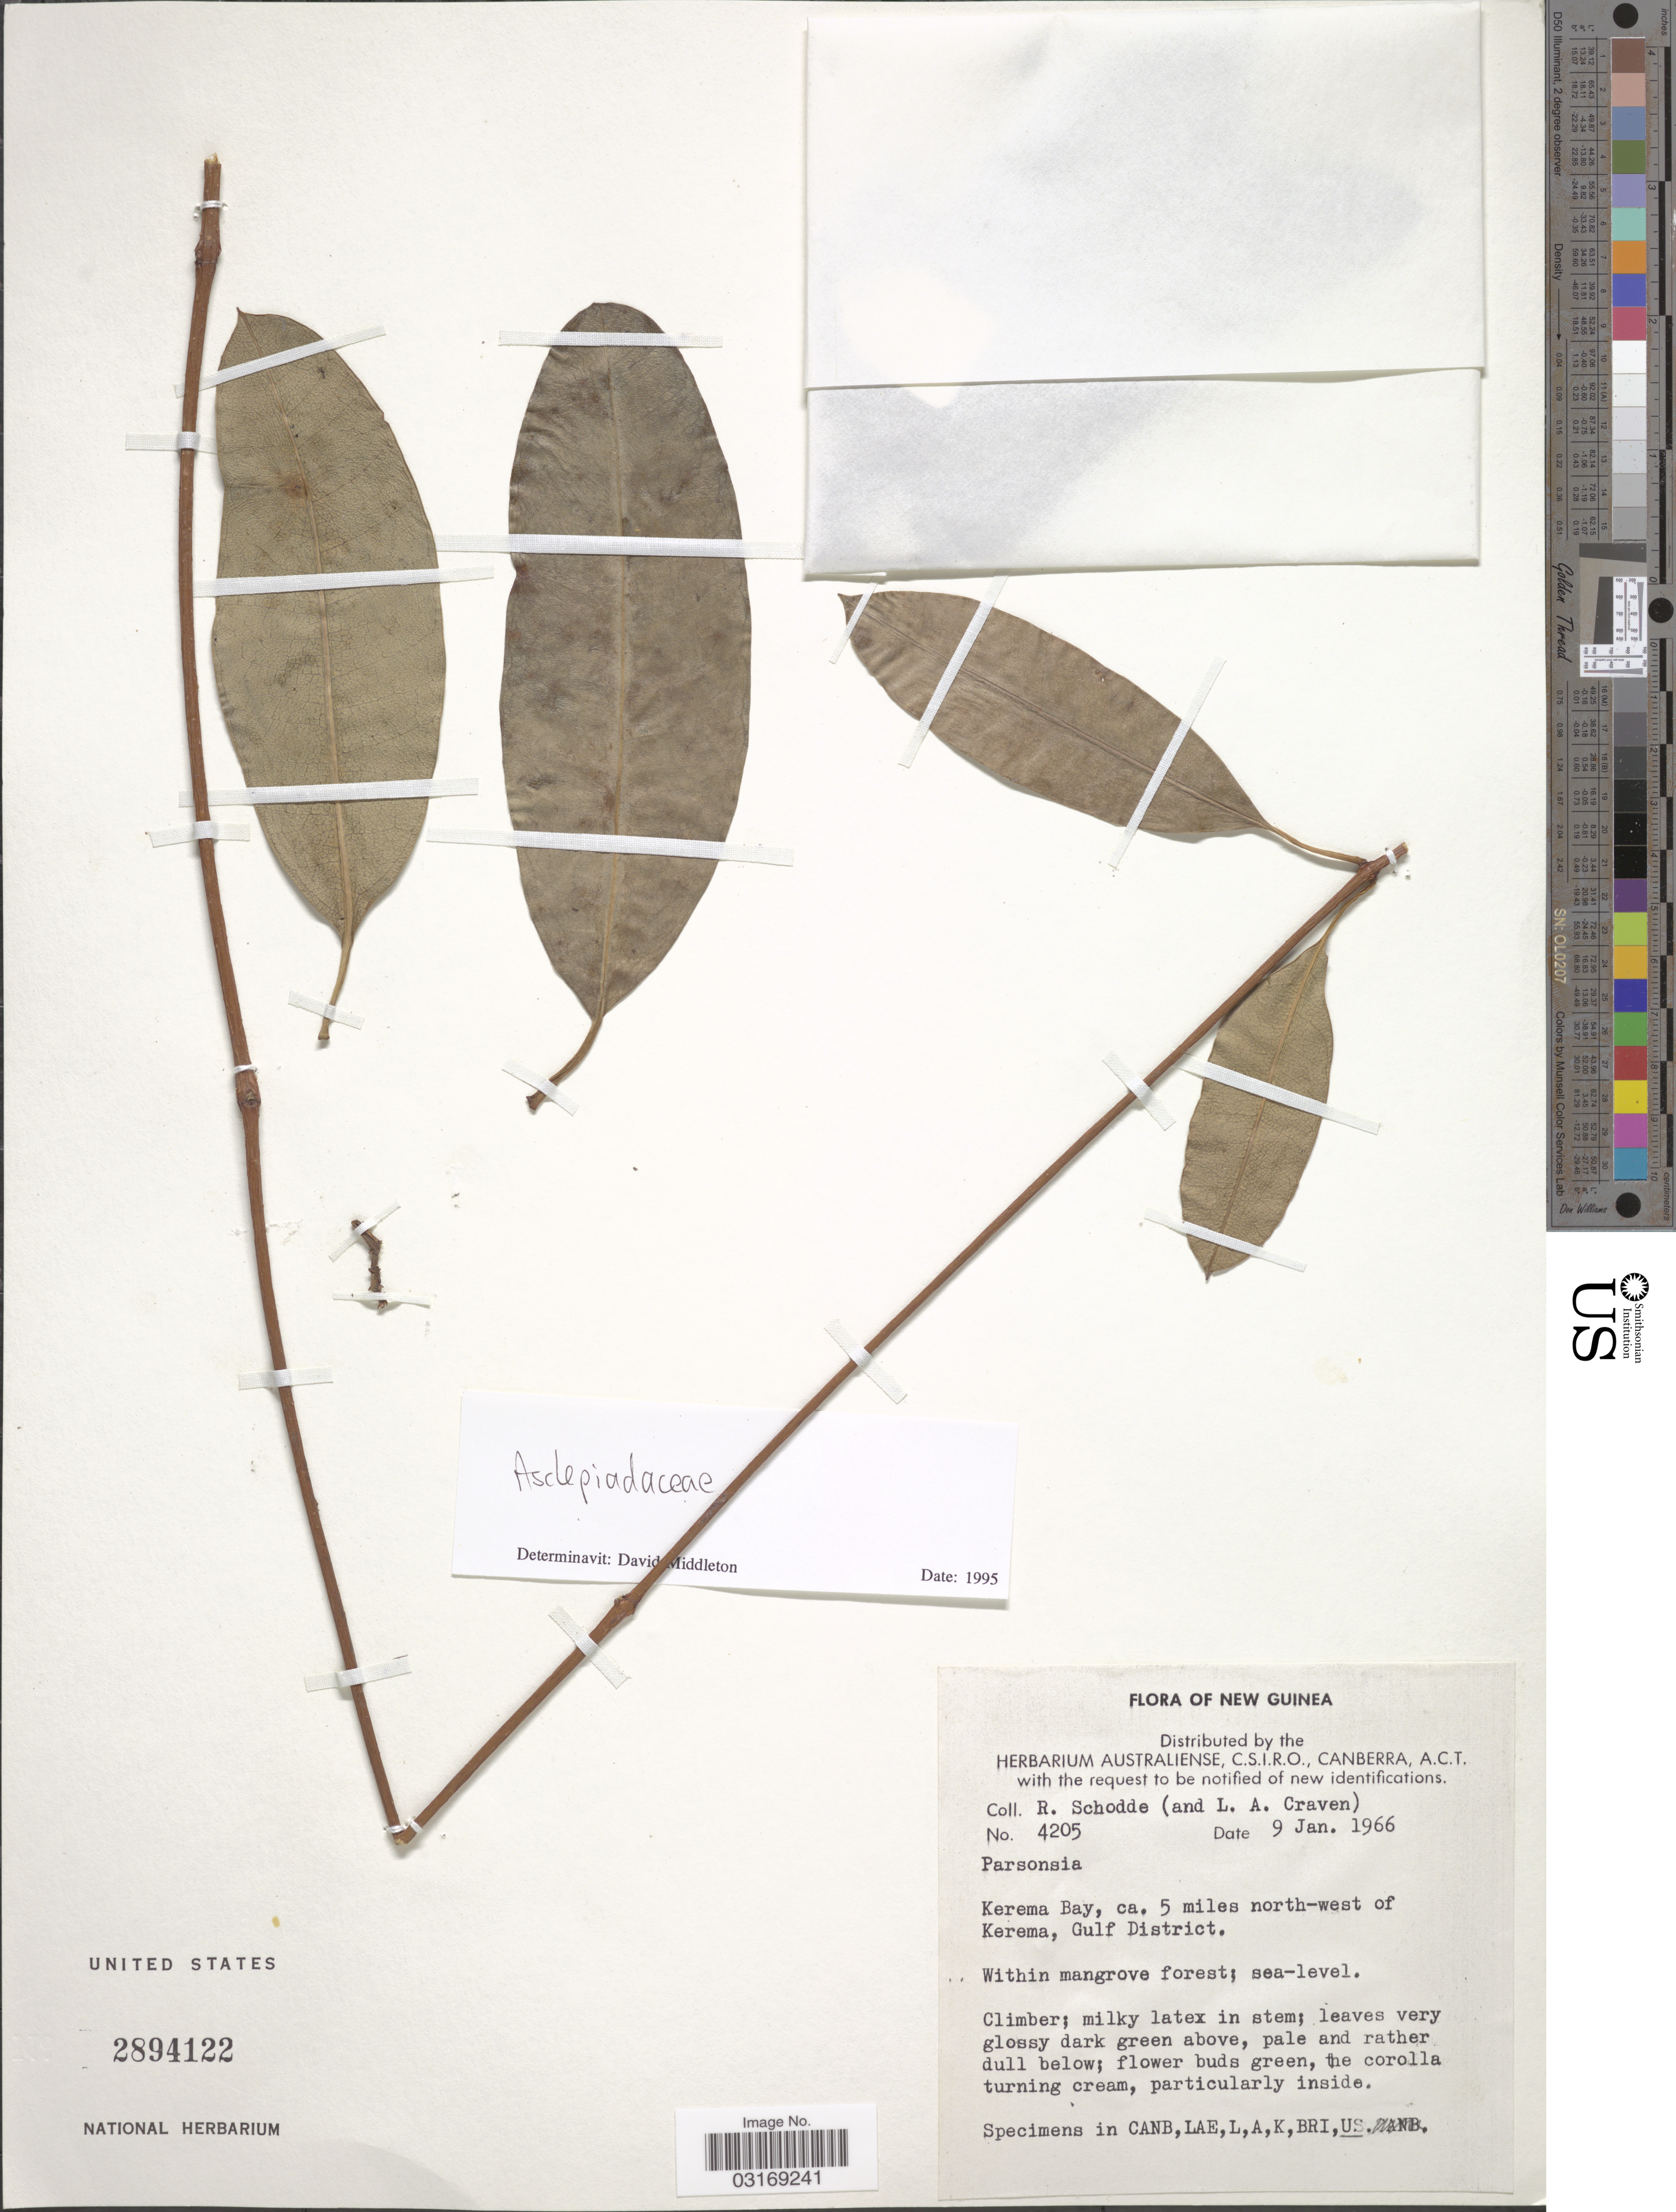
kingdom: Plantae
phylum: Tracheophyta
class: Magnoliopsida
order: Gentianales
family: Apocynaceae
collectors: R. Schodde & L. A. Craven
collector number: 4205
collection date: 1966-01-09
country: Papua New Guinea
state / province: Gulf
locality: New Guinea. Kerema Bay, ca. 5 miles north-west of Kerema, Gulf District.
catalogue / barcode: US 2894122